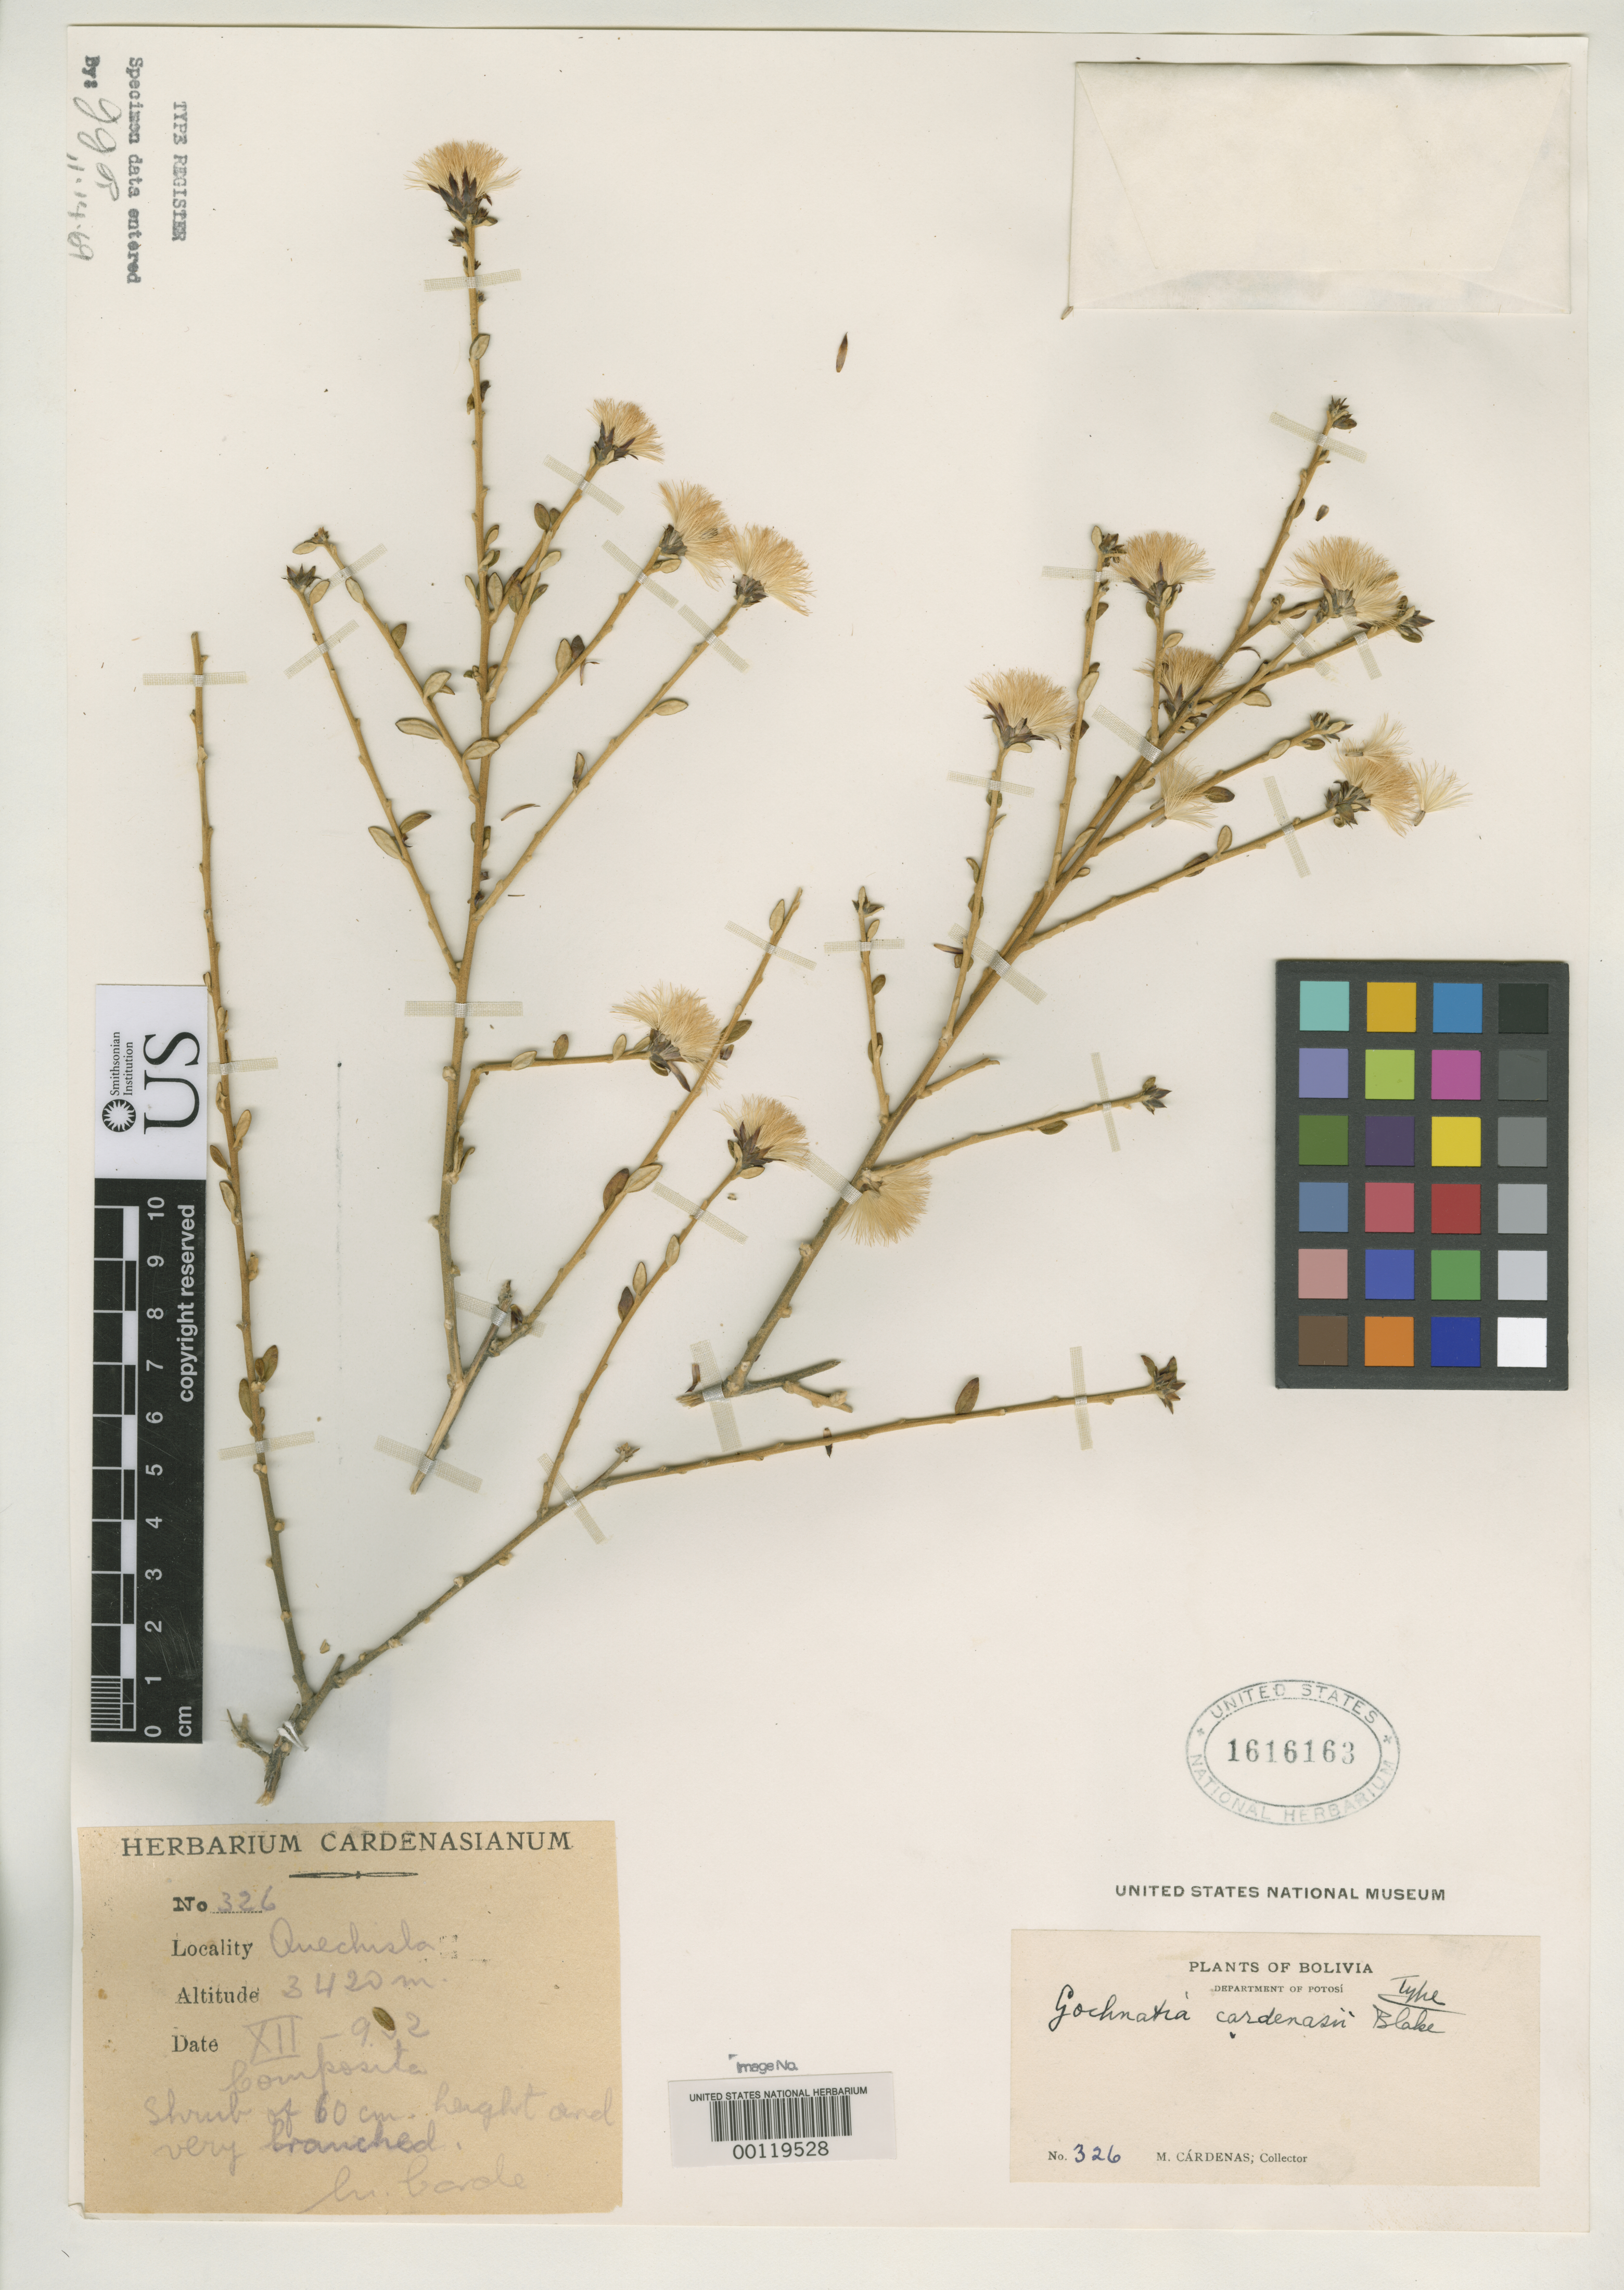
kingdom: Plantae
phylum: Tracheophyta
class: Magnoliopsida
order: Asterales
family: Asteraceae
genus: Gochnatia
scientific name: Gochnatia cardenasii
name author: S.F. Blake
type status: Holotype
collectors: M. Cárdenas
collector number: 326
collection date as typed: Dec 1932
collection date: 1932-12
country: Bolivia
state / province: Potosí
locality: QuechIsla.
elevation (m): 3420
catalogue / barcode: US 1616163